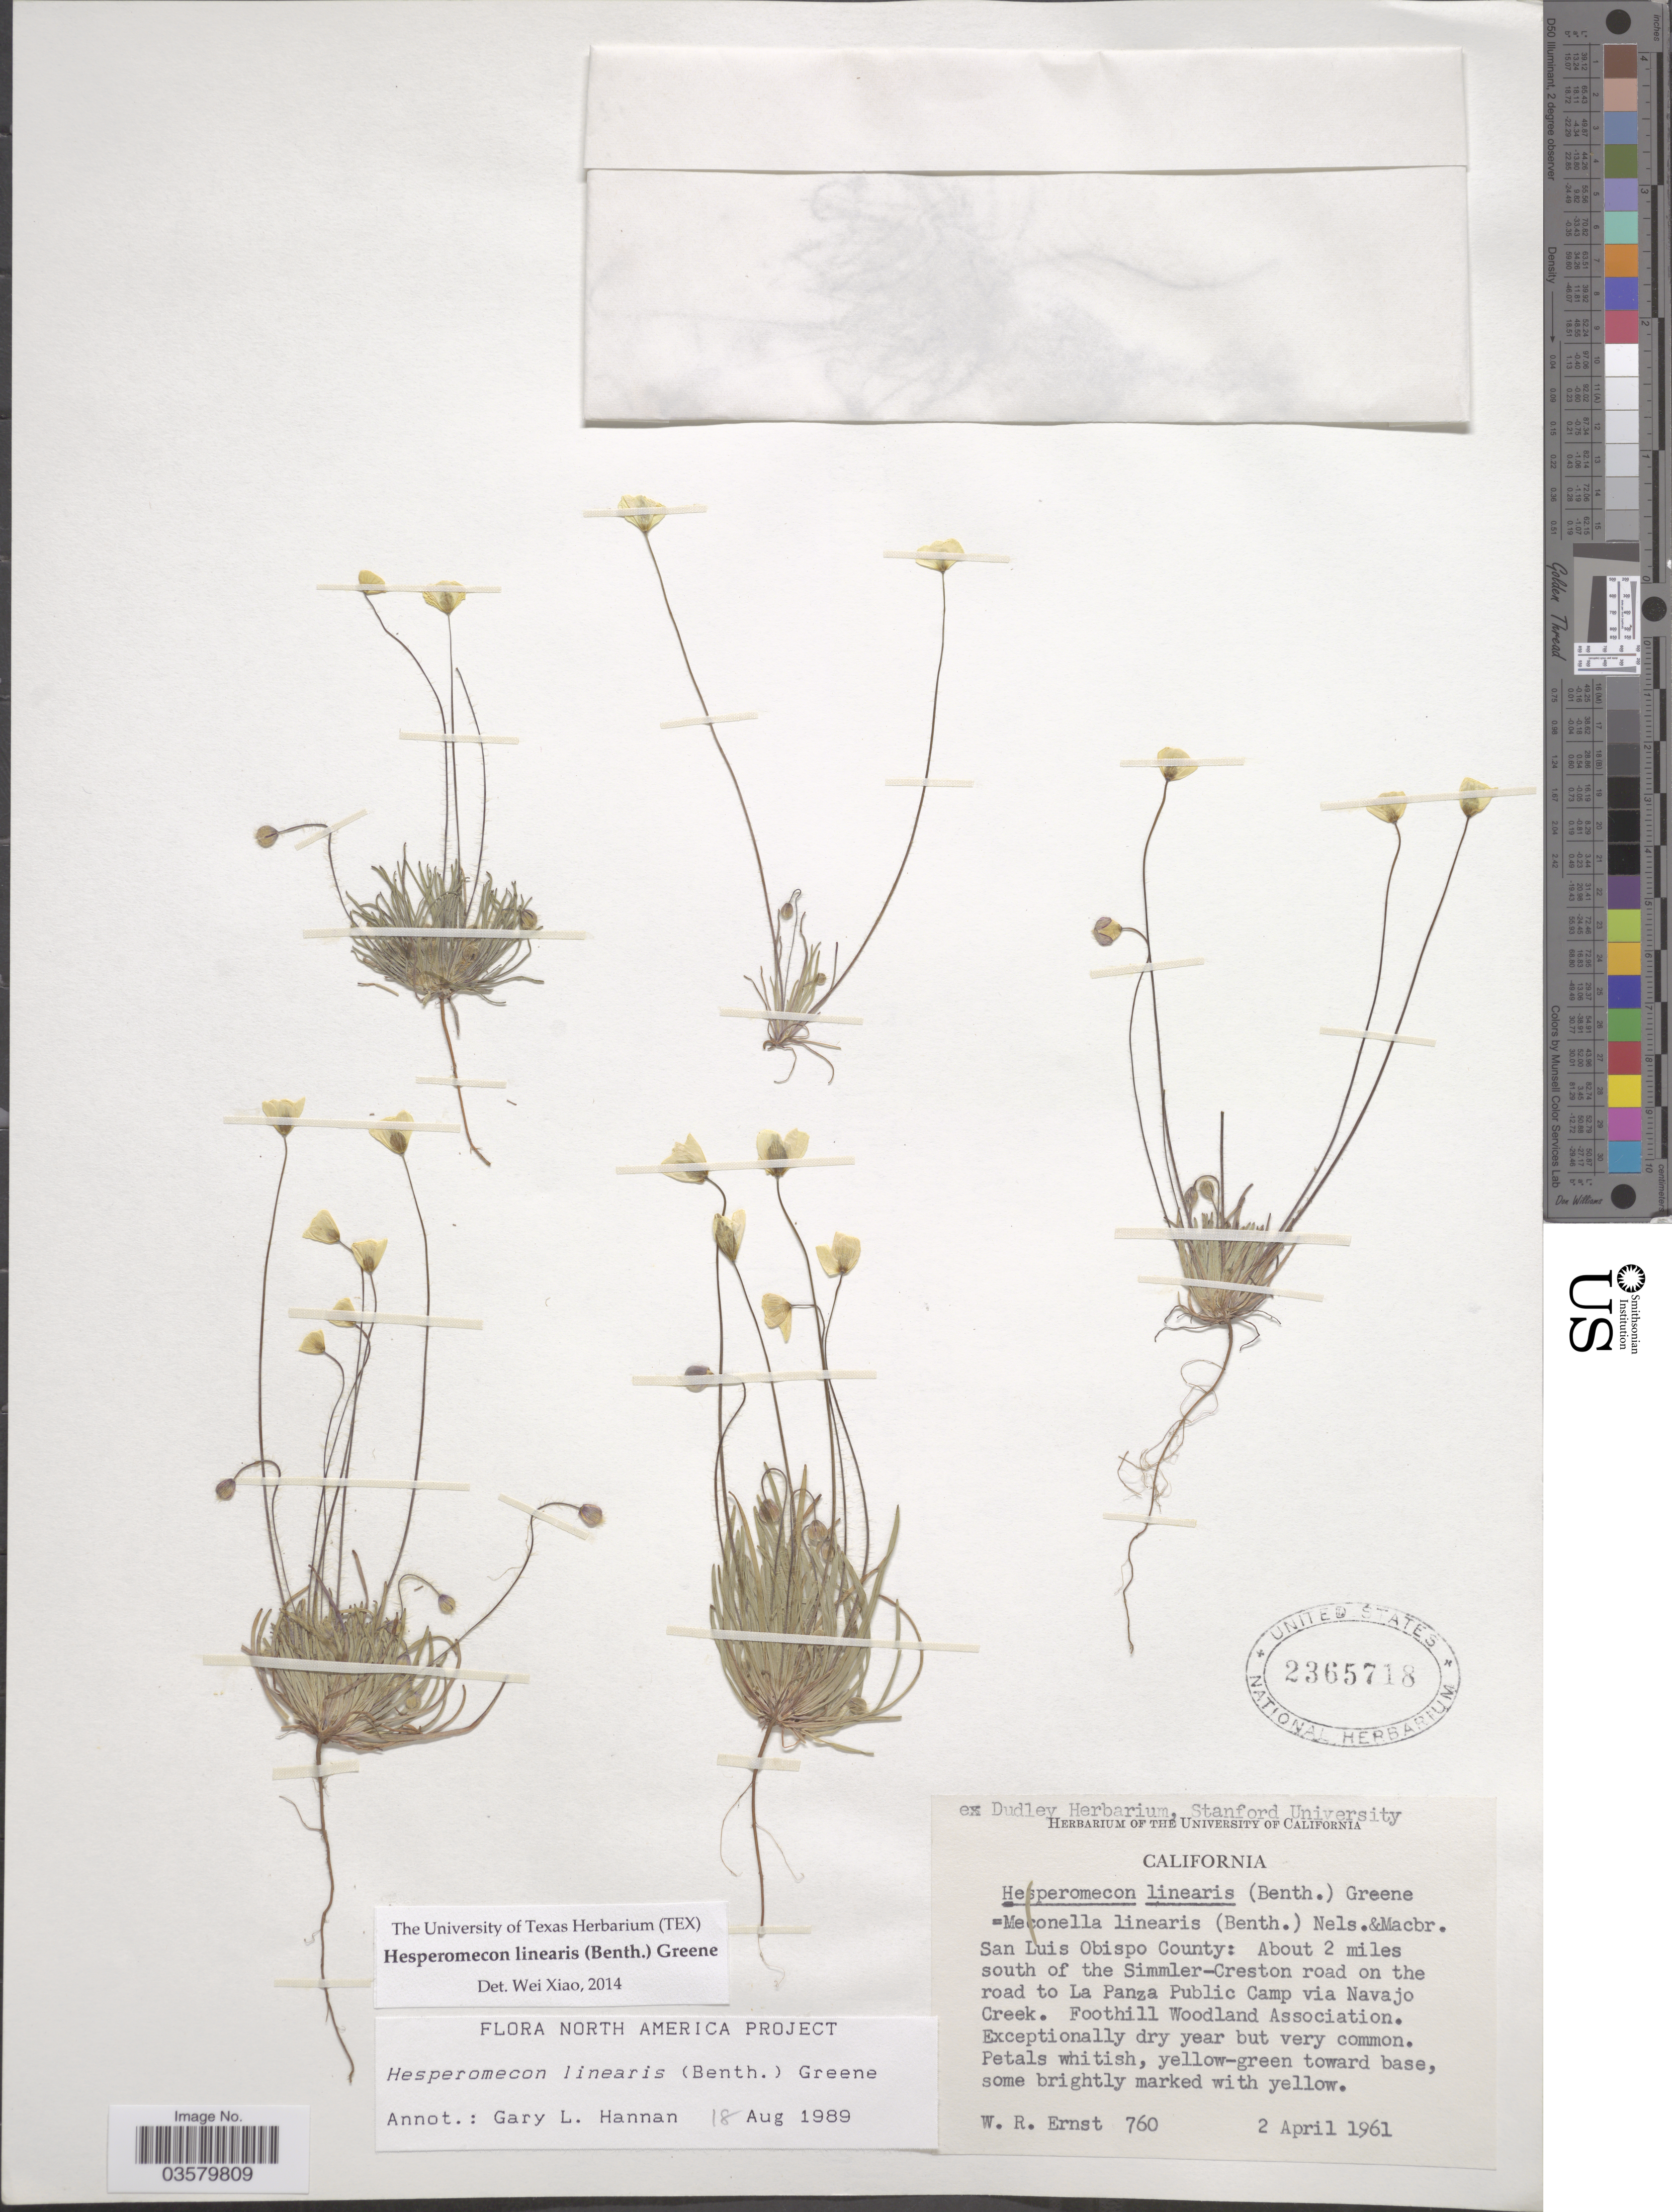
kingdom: Plantae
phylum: Tracheophyta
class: Magnoliopsida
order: Ranunculales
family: Papaveraceae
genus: Platystigma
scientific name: Platystigma lineare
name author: Benth.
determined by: Strong, M. T., (US), Smithsonian Institution - National Museum of Natural History (UNITED STATES)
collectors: W. R. Ernst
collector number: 760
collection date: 1961-04-02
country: United States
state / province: California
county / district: San Luis Obispo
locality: San Luis Obispo County: About 2 miles south of the Simmler-Creston road on the road to La Panza Public camp via Navajo Creek. Foothill Woodland Association.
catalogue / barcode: US 2365718